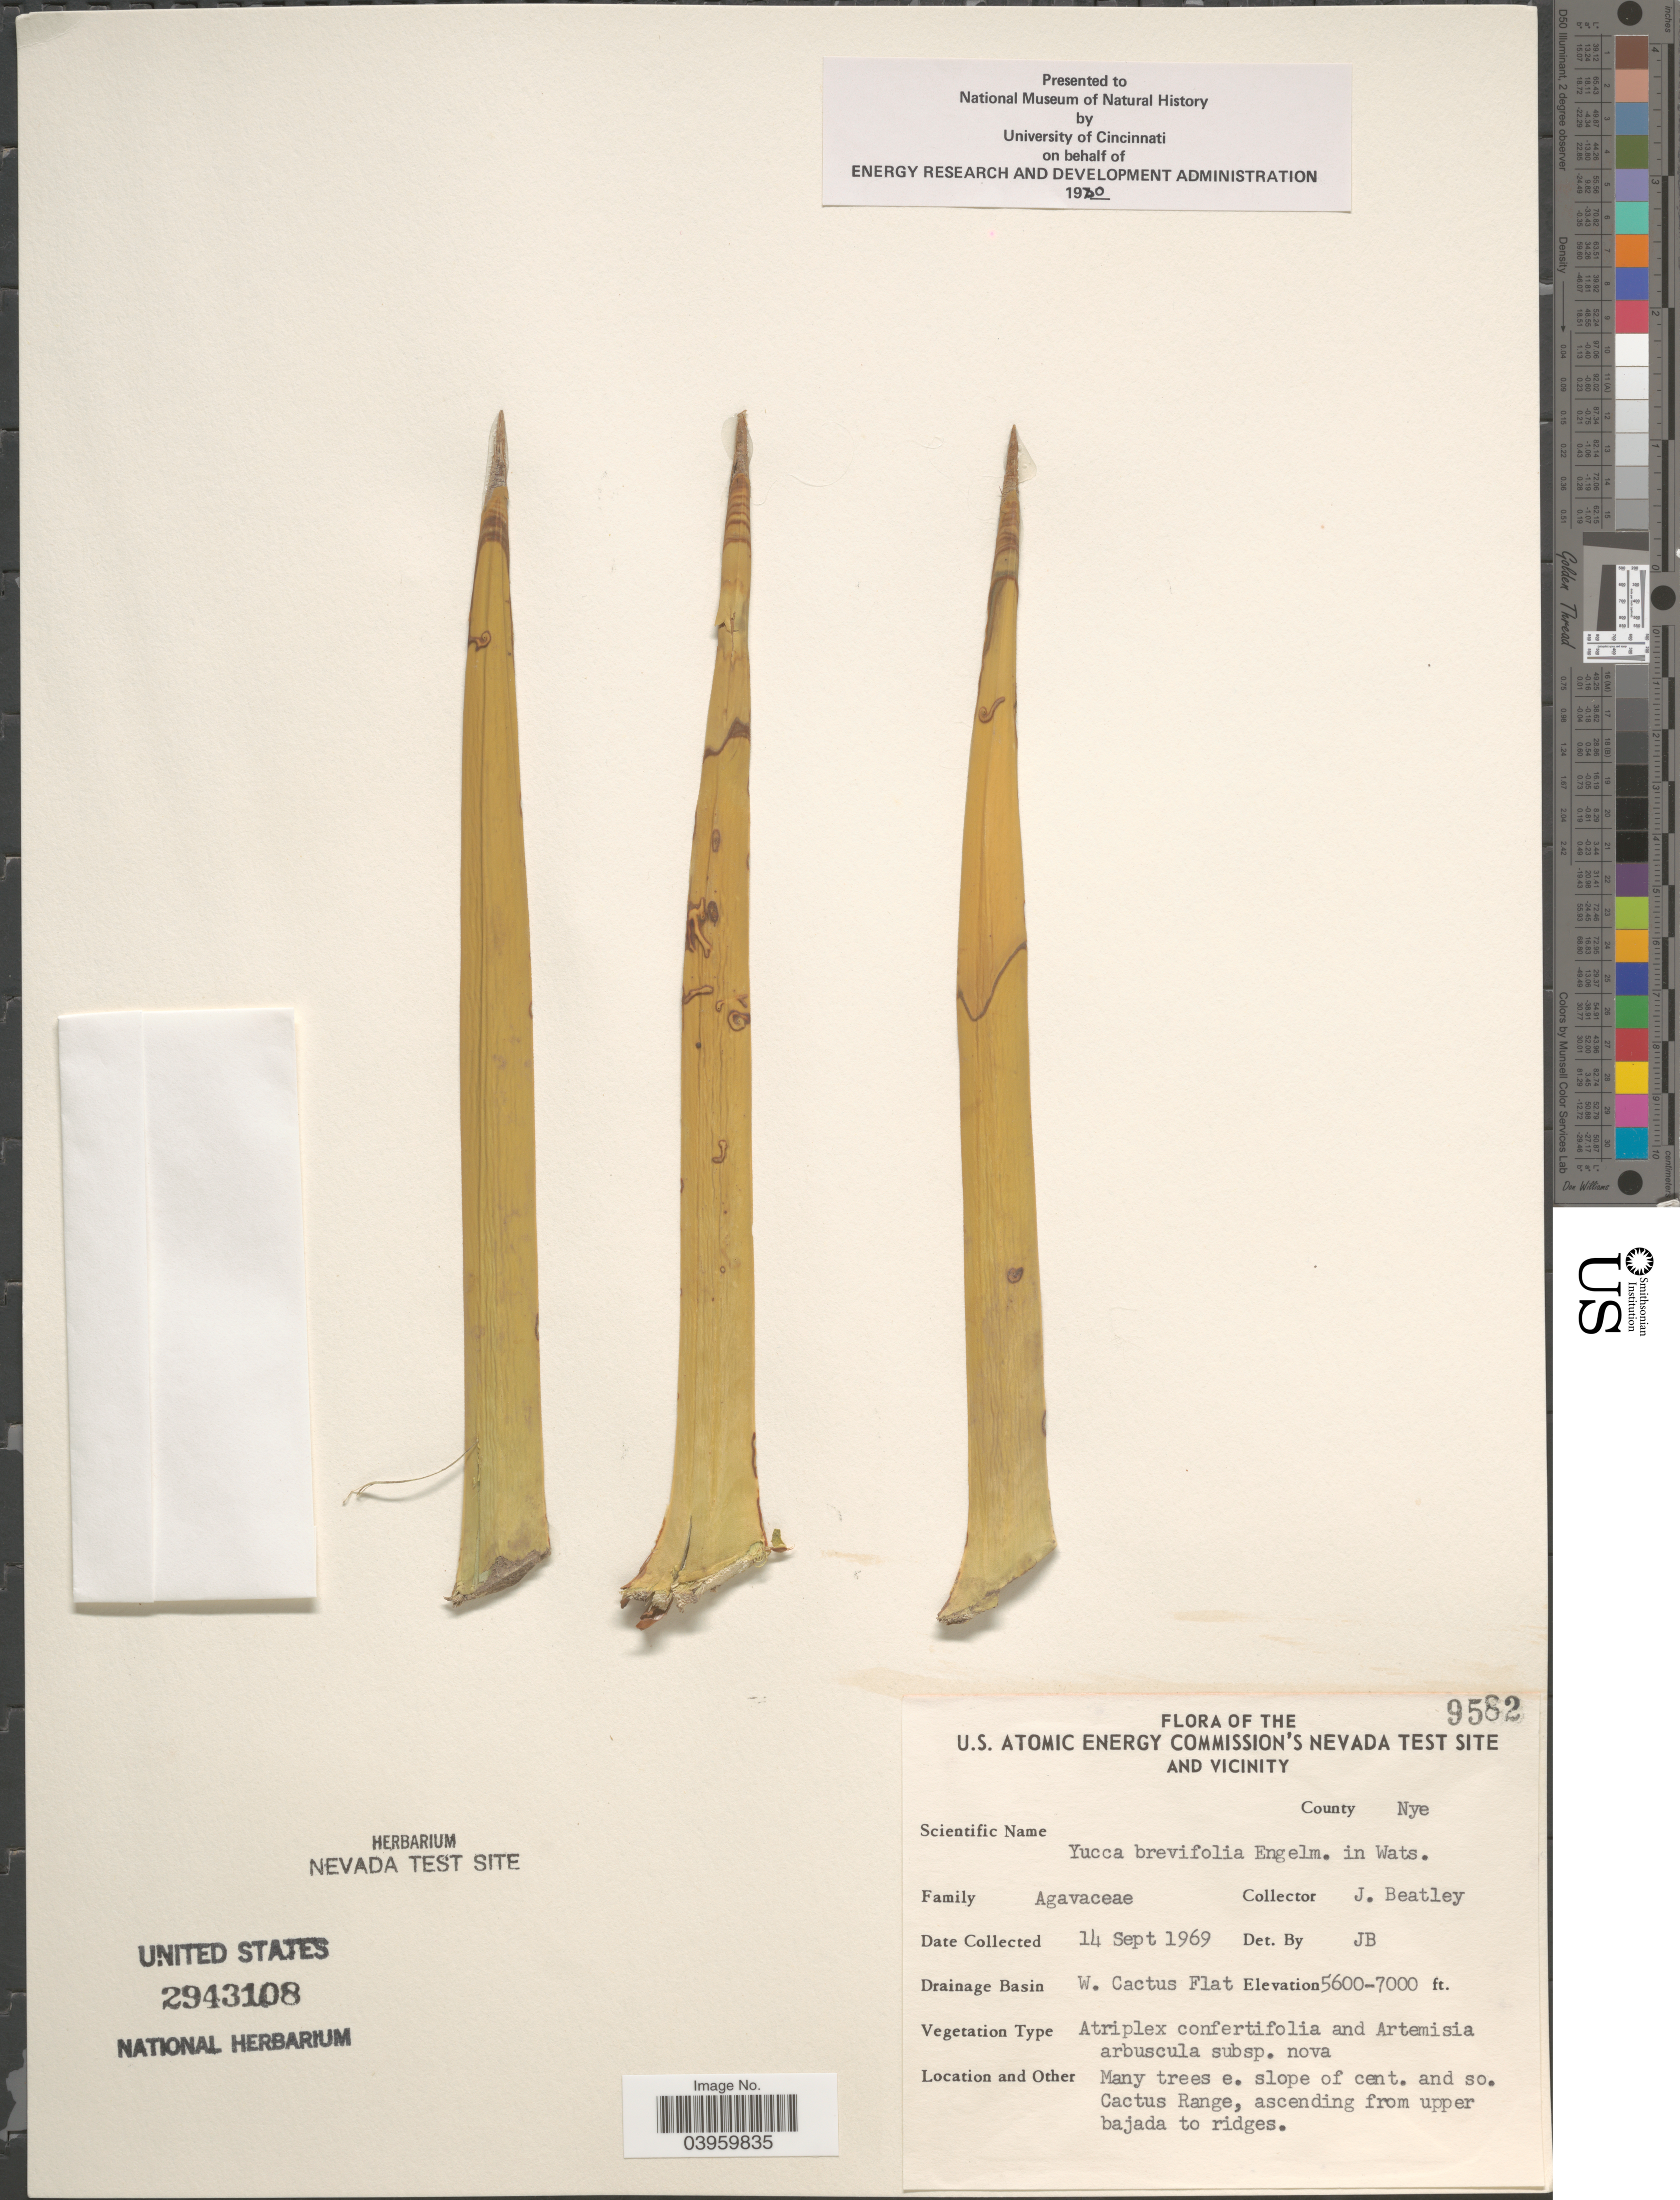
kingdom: Plantae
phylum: Tracheophyta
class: Liliopsida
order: Asparagales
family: Asparagaceae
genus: Yucca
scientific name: Yucca brevifolia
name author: Englem.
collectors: J. C. Beatley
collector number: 9582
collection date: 1969-09-14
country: United States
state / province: Nevada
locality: U.S. Atomic Energy Commission's Nevada test site and vicinity. County Nye. Drainage Basin W. Cactus Flat. Many trees e. slope of cent. and so. Cactus Range, ascending from upper bajada to ridges.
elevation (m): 1707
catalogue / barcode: US 2943108